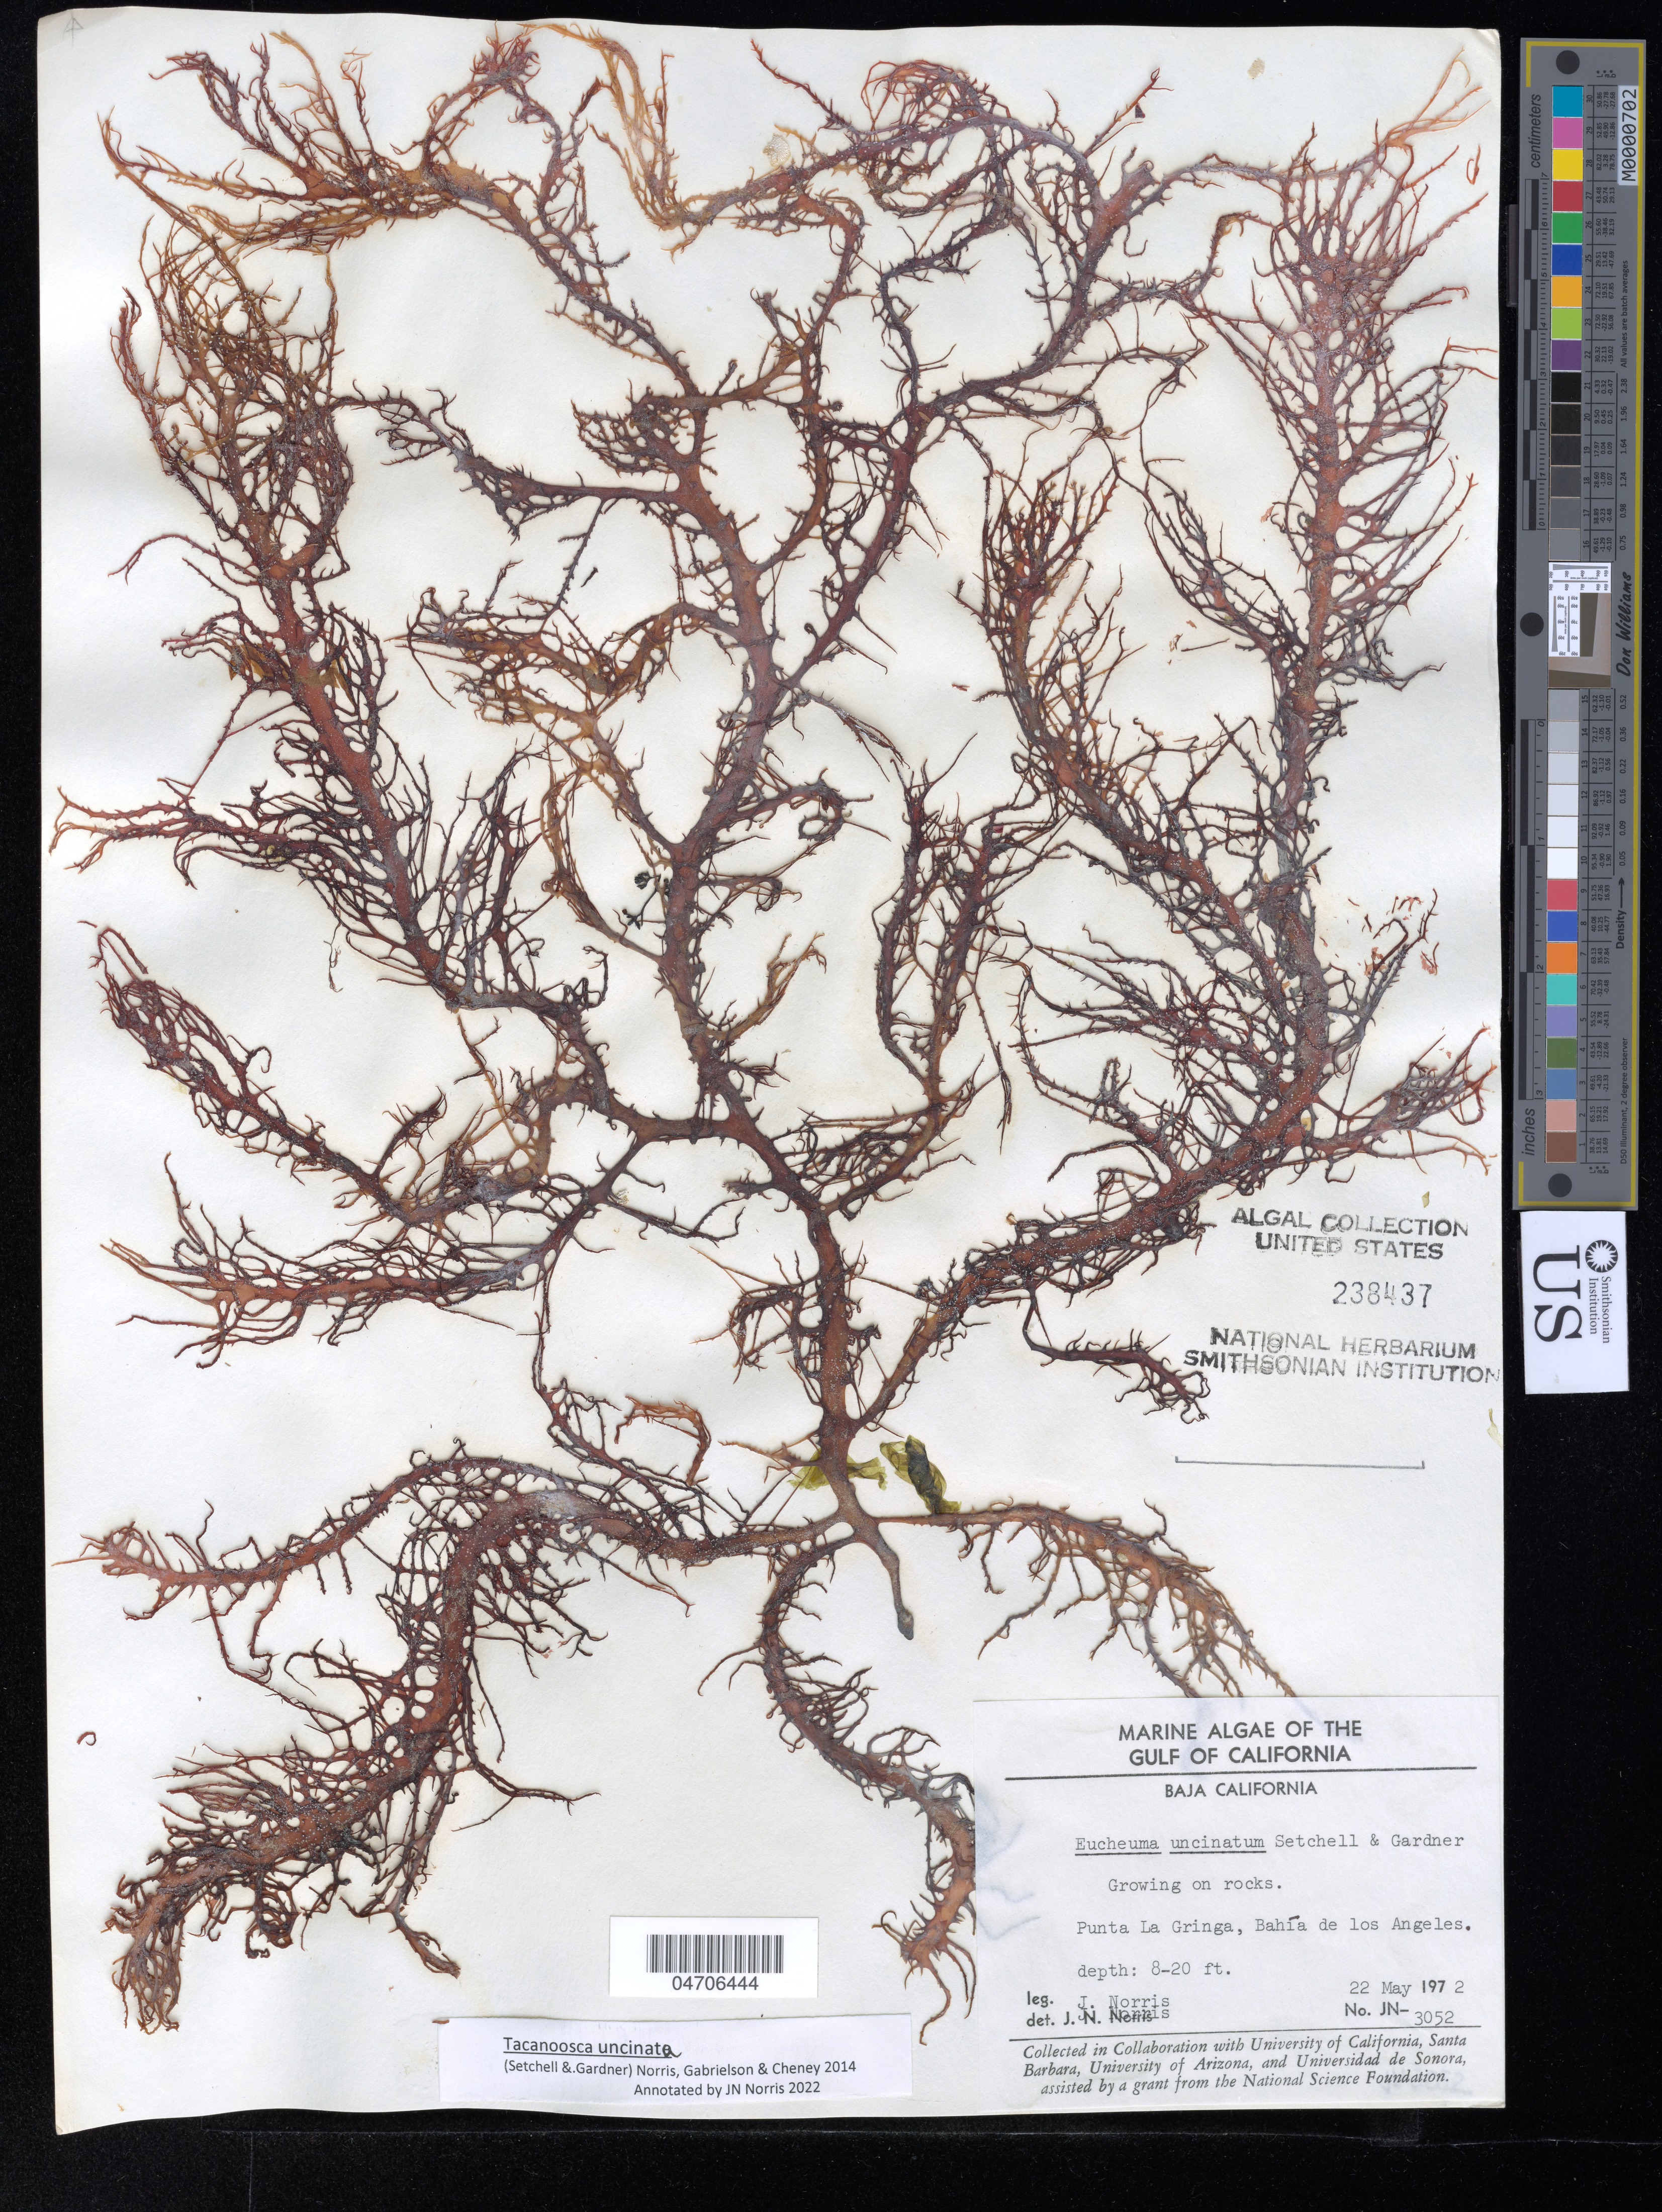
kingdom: Plantae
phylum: Rhodophyta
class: Florideophyceae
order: Gigartinales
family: Solieriaceae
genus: Tacanoosca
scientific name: Tacanoosca uncinata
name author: (Setchell & N.L. Gardner) J.N. Norris et al.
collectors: J. Norris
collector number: JN-3052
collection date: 1972-05-22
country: Mexico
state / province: Baja California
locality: The Gulf of California. Punta La Gringa, Bahía de los Angeles.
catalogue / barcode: US 238437